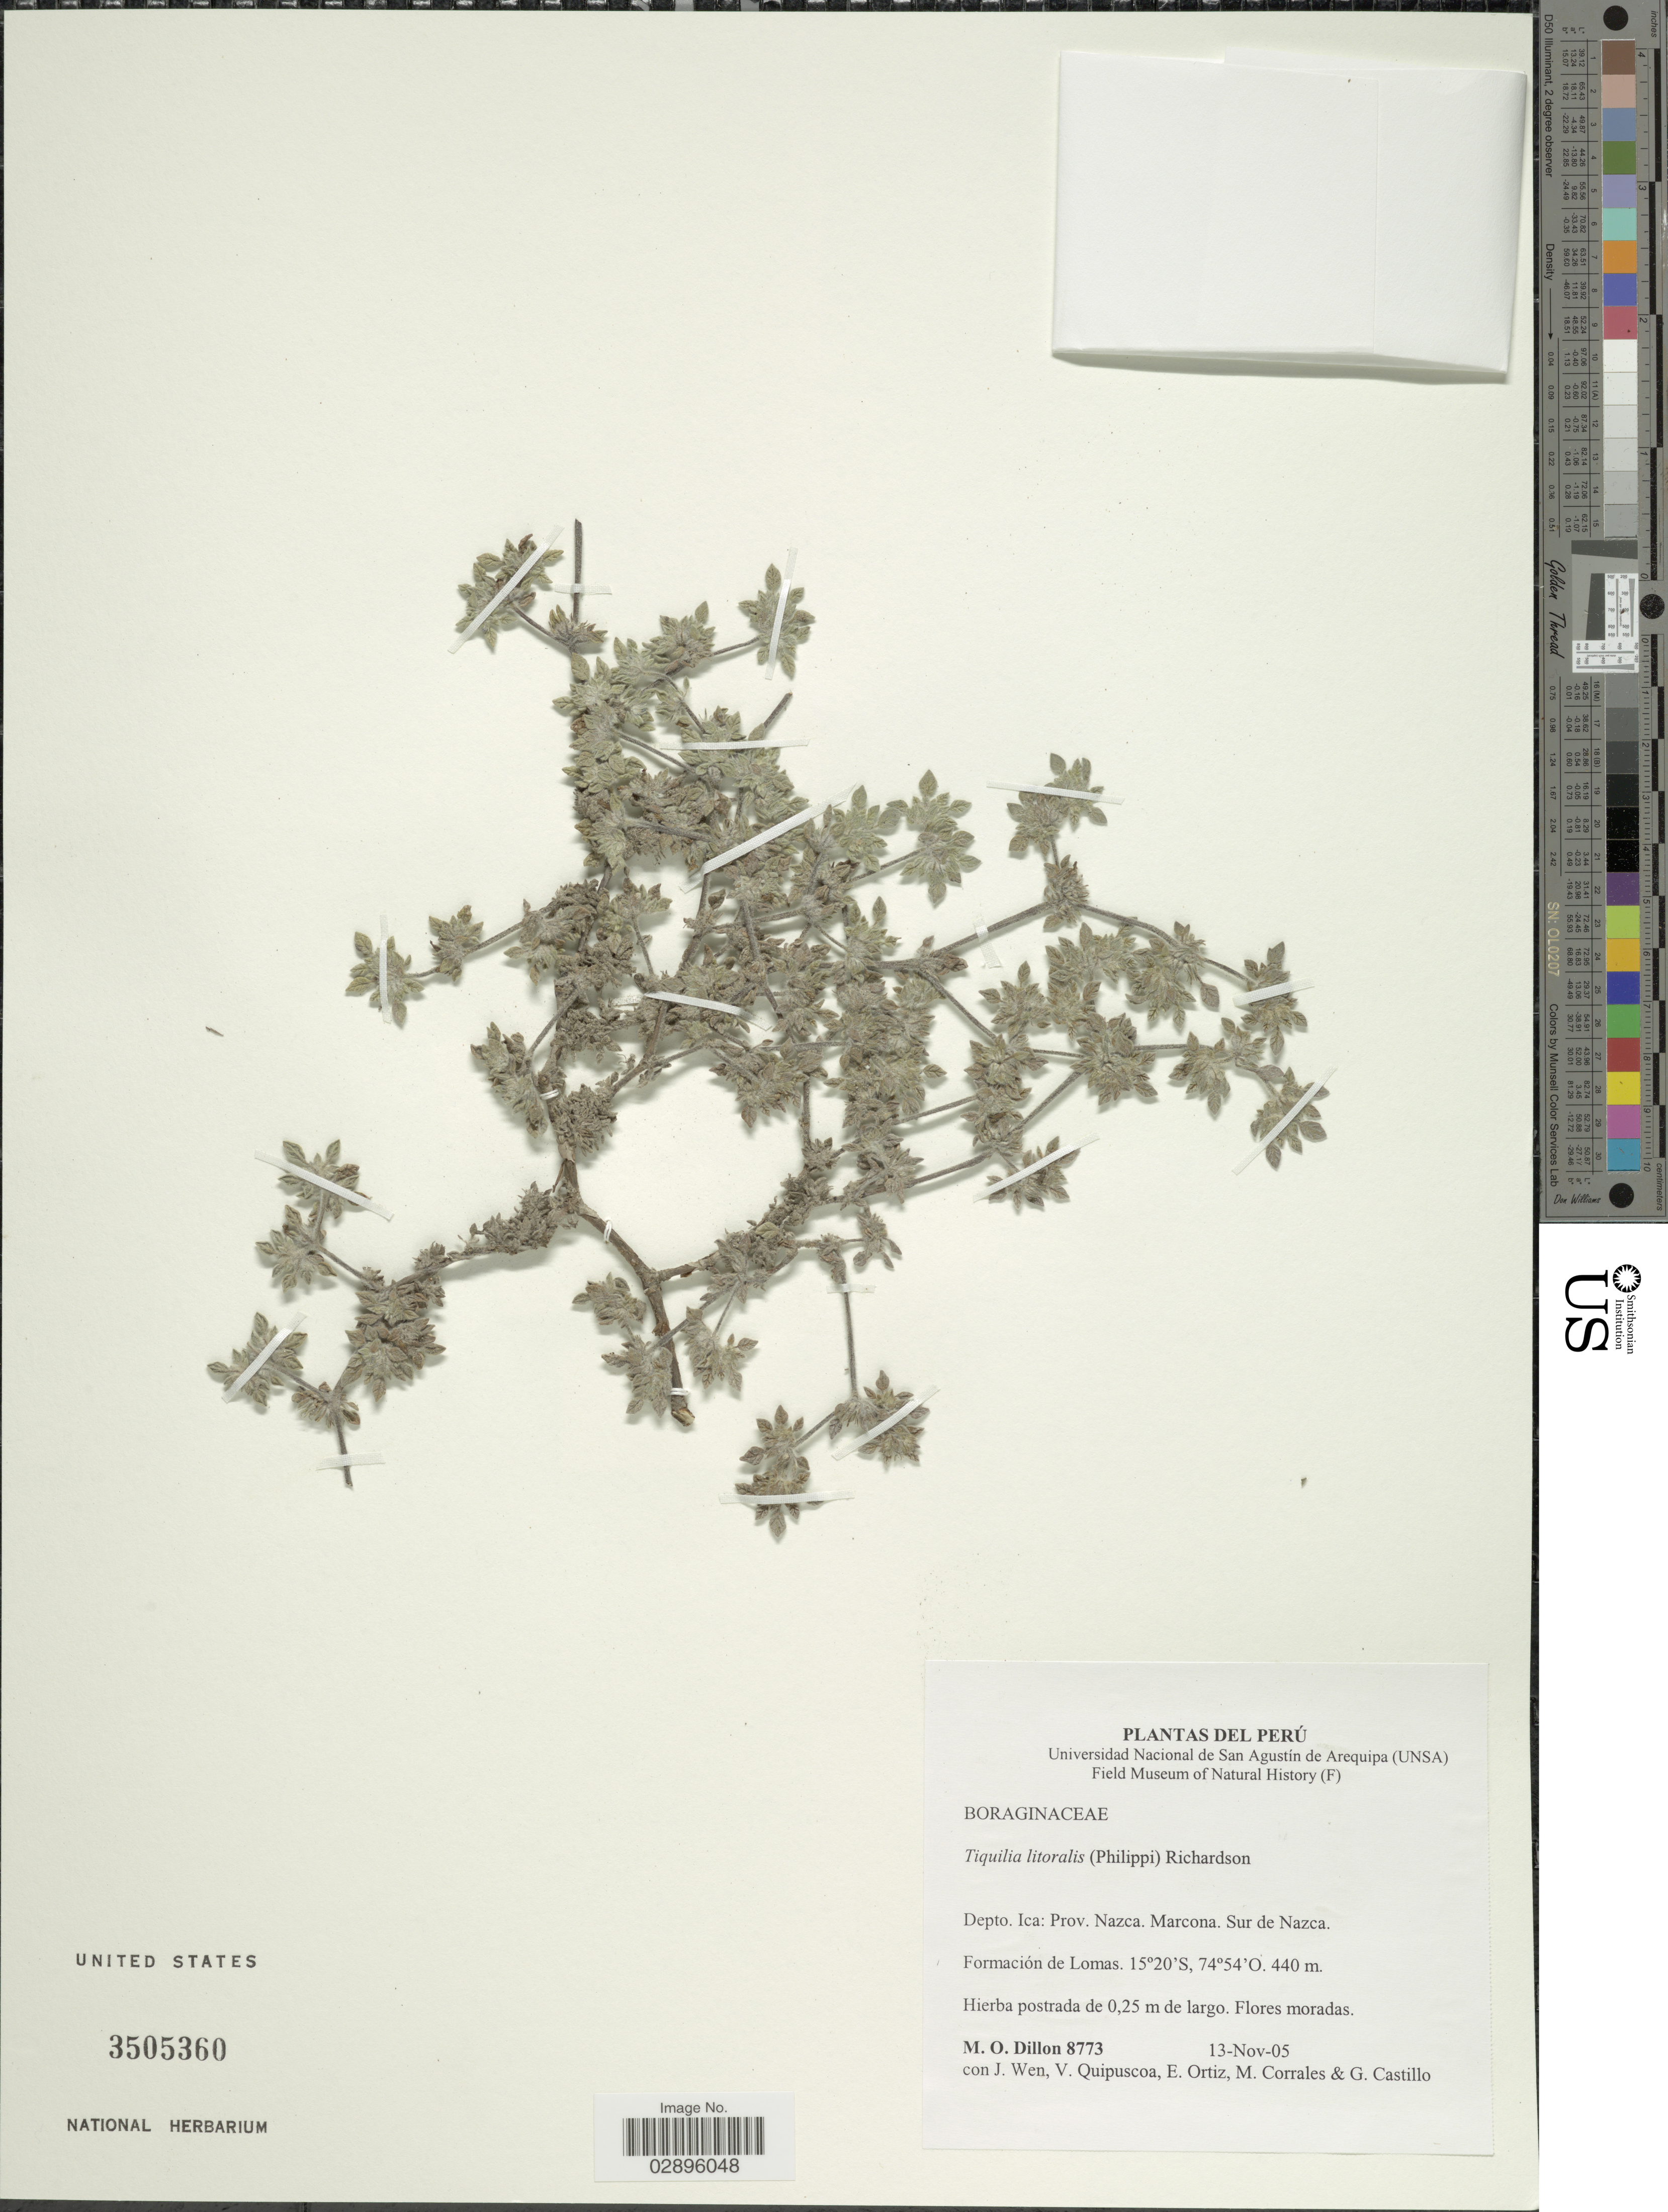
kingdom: Plantae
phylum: Tracheophyta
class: Magnoliopsida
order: Boraginales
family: Ehretiaceae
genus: Tiquilia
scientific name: Tiquilia litoralis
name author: (Phil.) A.T. Richardson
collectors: M. O. Dillon, J. Wen, V. Quipuscoa, M. Corrales & G. Castillo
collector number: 8773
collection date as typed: Transcribed d/m/y: 13/11/5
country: Peru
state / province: Ica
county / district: Nazca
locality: Depto. Ica: Prov. Nazca. Marcona. Sur de Nazca. Formación de Lomas.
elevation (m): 440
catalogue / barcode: US 3505360